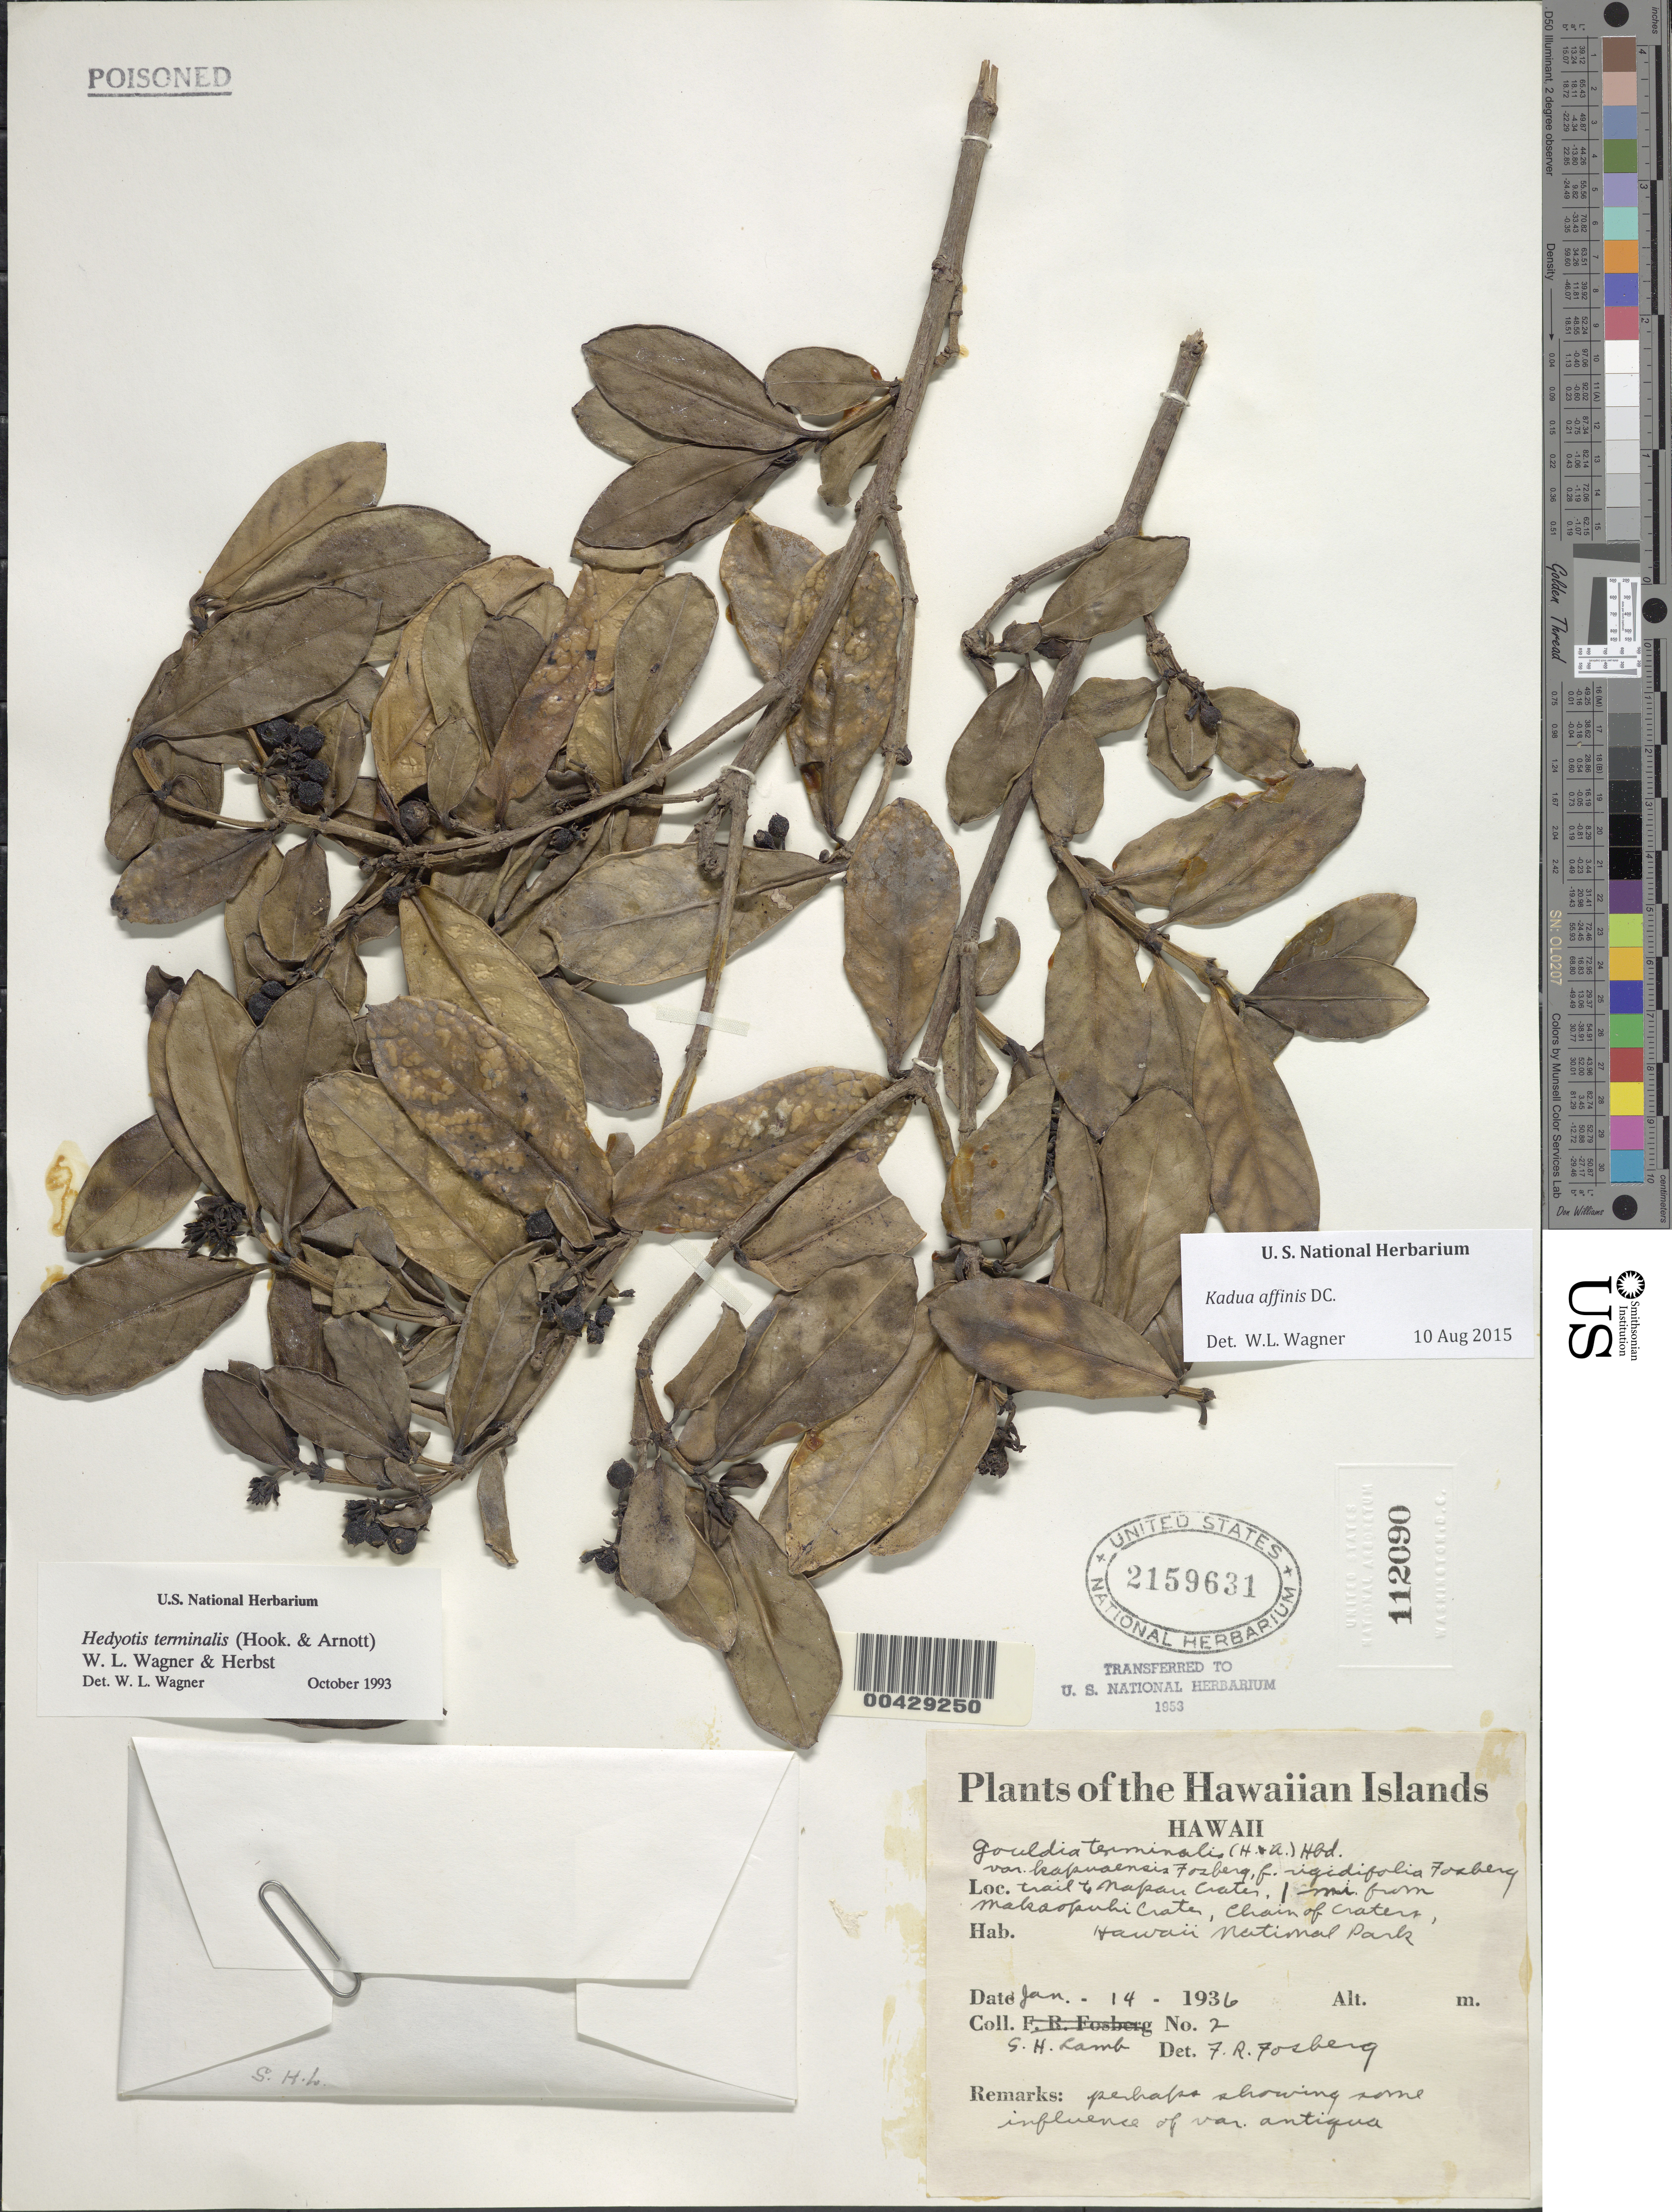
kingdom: Plantae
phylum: Tracheophyta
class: Magnoliopsida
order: Gentianales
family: Rubiaceae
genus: Kadua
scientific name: Kadua affinis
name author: DC.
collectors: S. H. Lamb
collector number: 2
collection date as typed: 14 Jan 1936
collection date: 1936-01-14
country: United States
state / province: Hawaii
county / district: Hawaii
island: Hawaii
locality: Trail to Napau Crater, i mi from Makaopuhi Crater, Chain of Craters, Hawaii National Park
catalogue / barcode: US 2159631